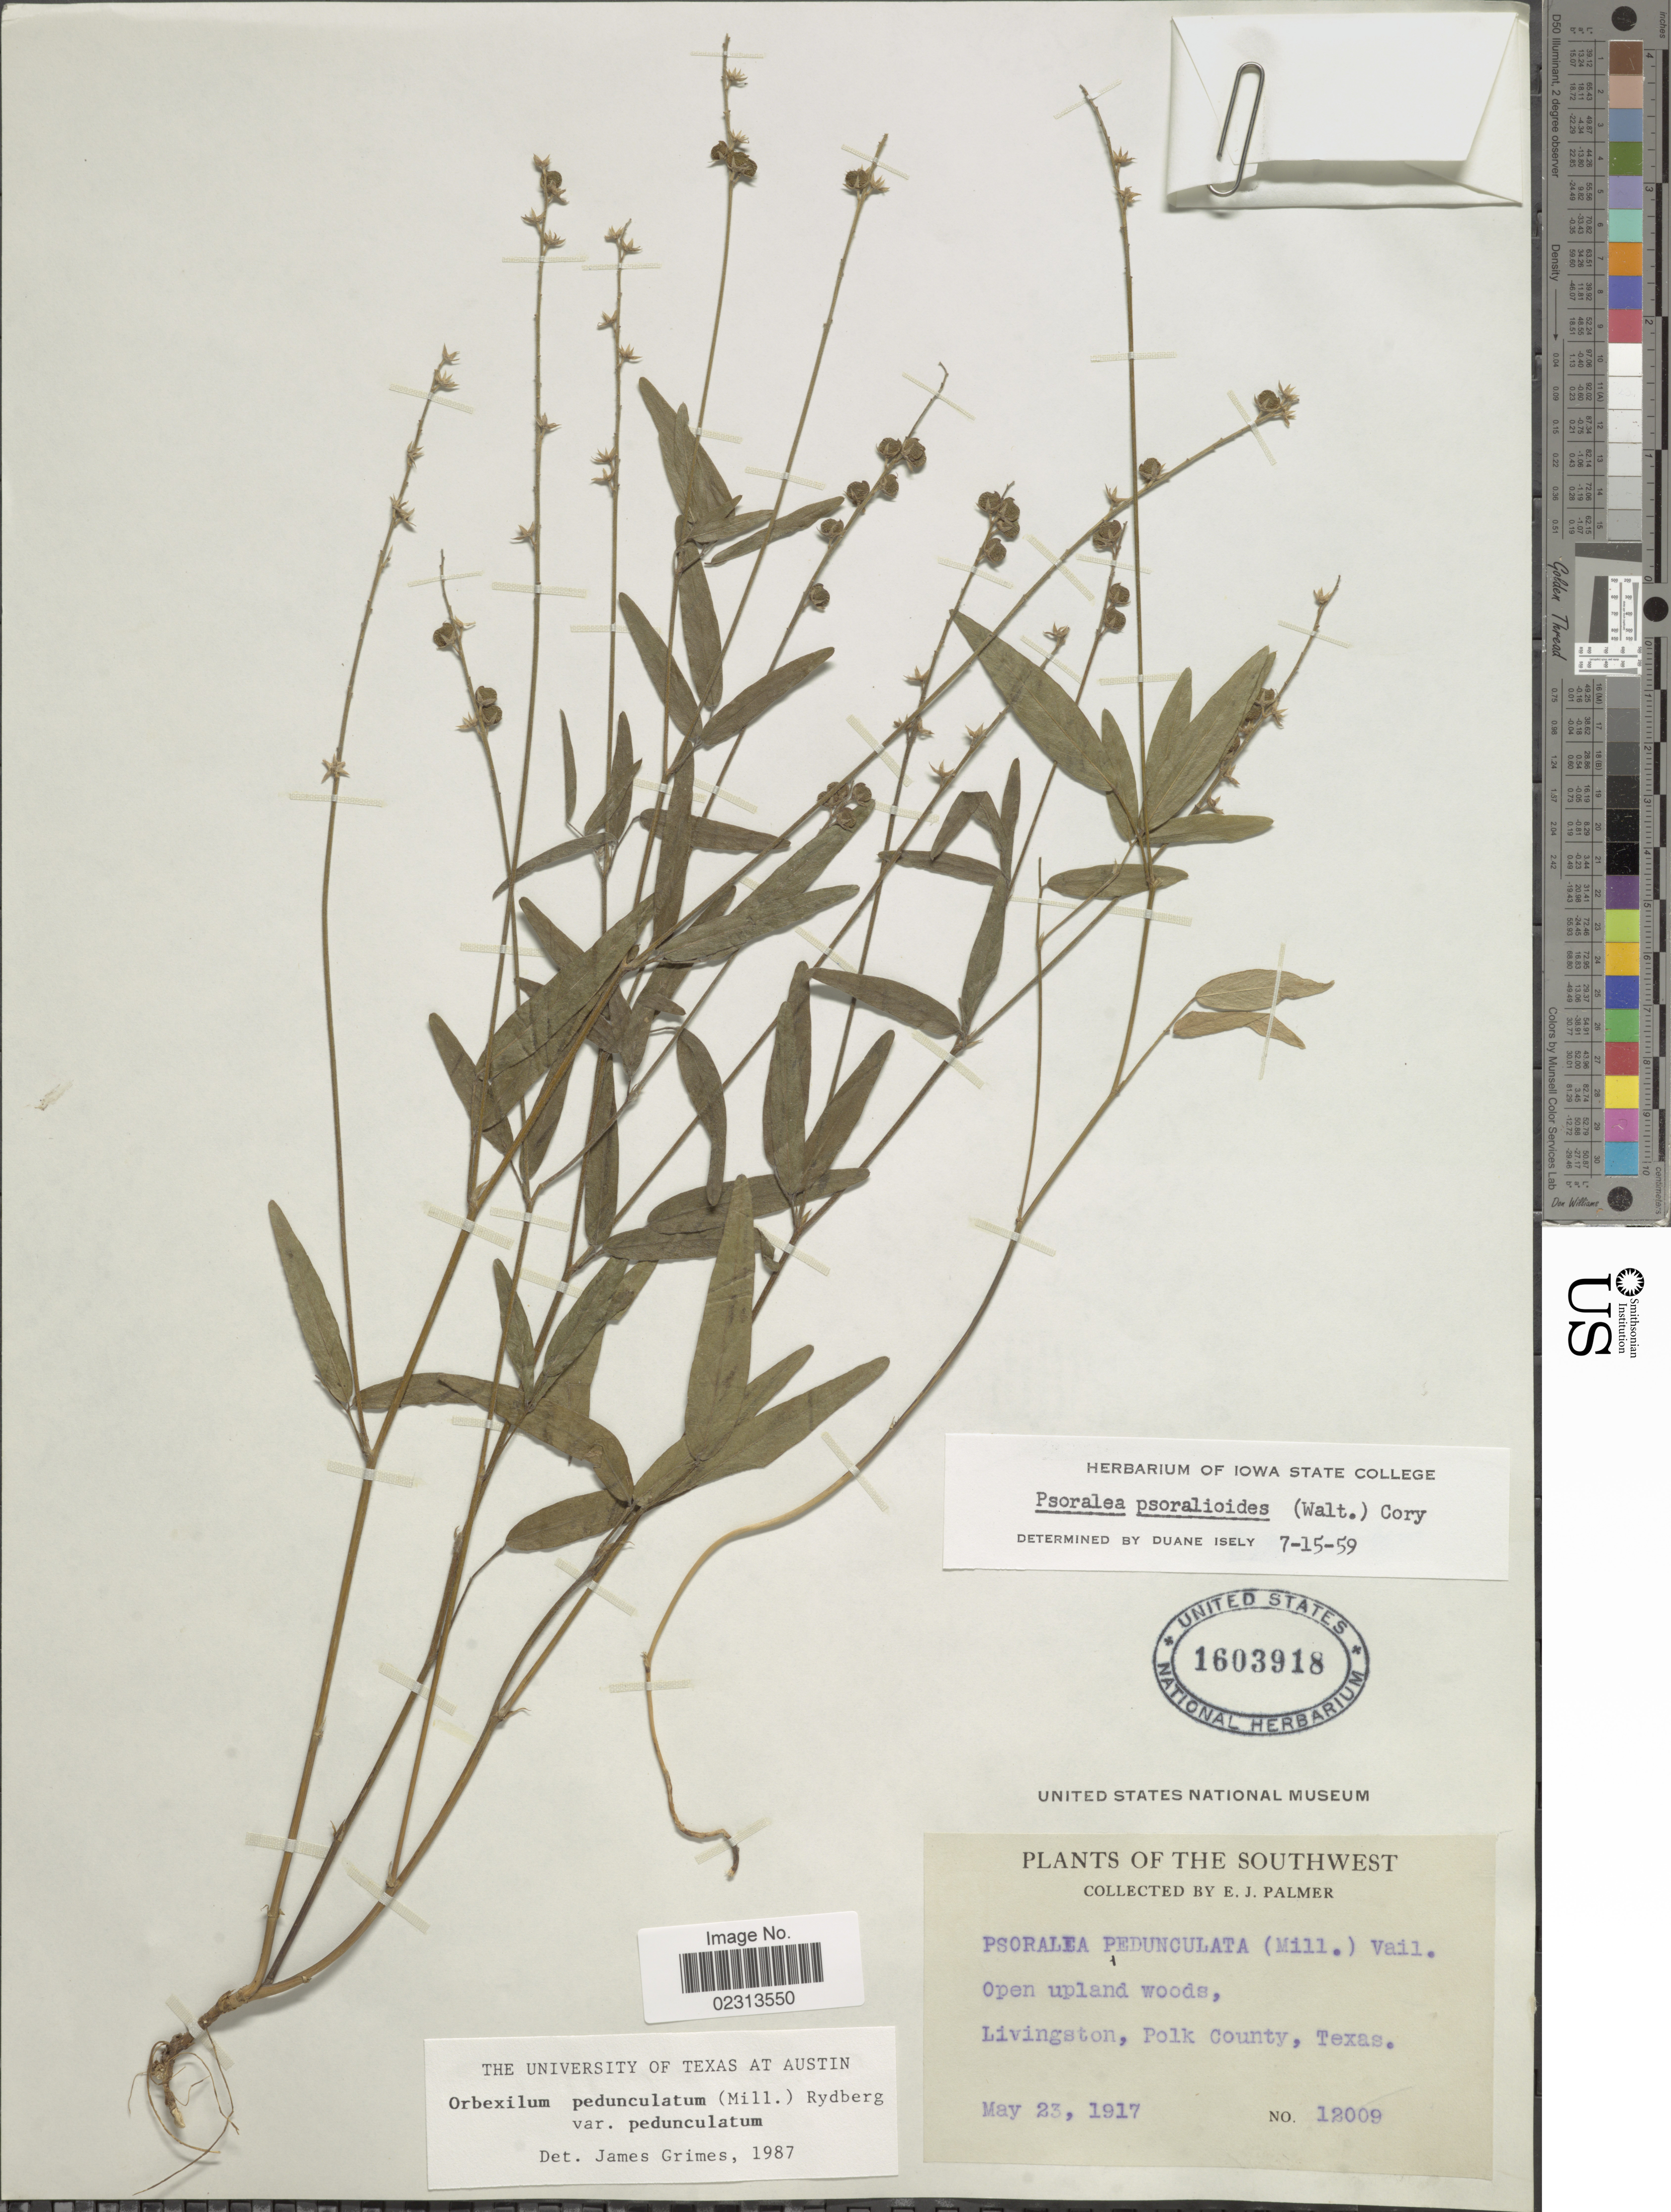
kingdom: Plantae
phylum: Tracheophyta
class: Magnoliopsida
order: Fabales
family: Fabaceae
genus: Orbexilum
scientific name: Orbexilum pedunculatum var. pedunculatum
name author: (Miller) Rydberg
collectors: E. J. Palmer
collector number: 12009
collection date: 1917-05-23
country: United States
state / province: Texas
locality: Southwest, Livingston, Polk County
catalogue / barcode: US 1603918